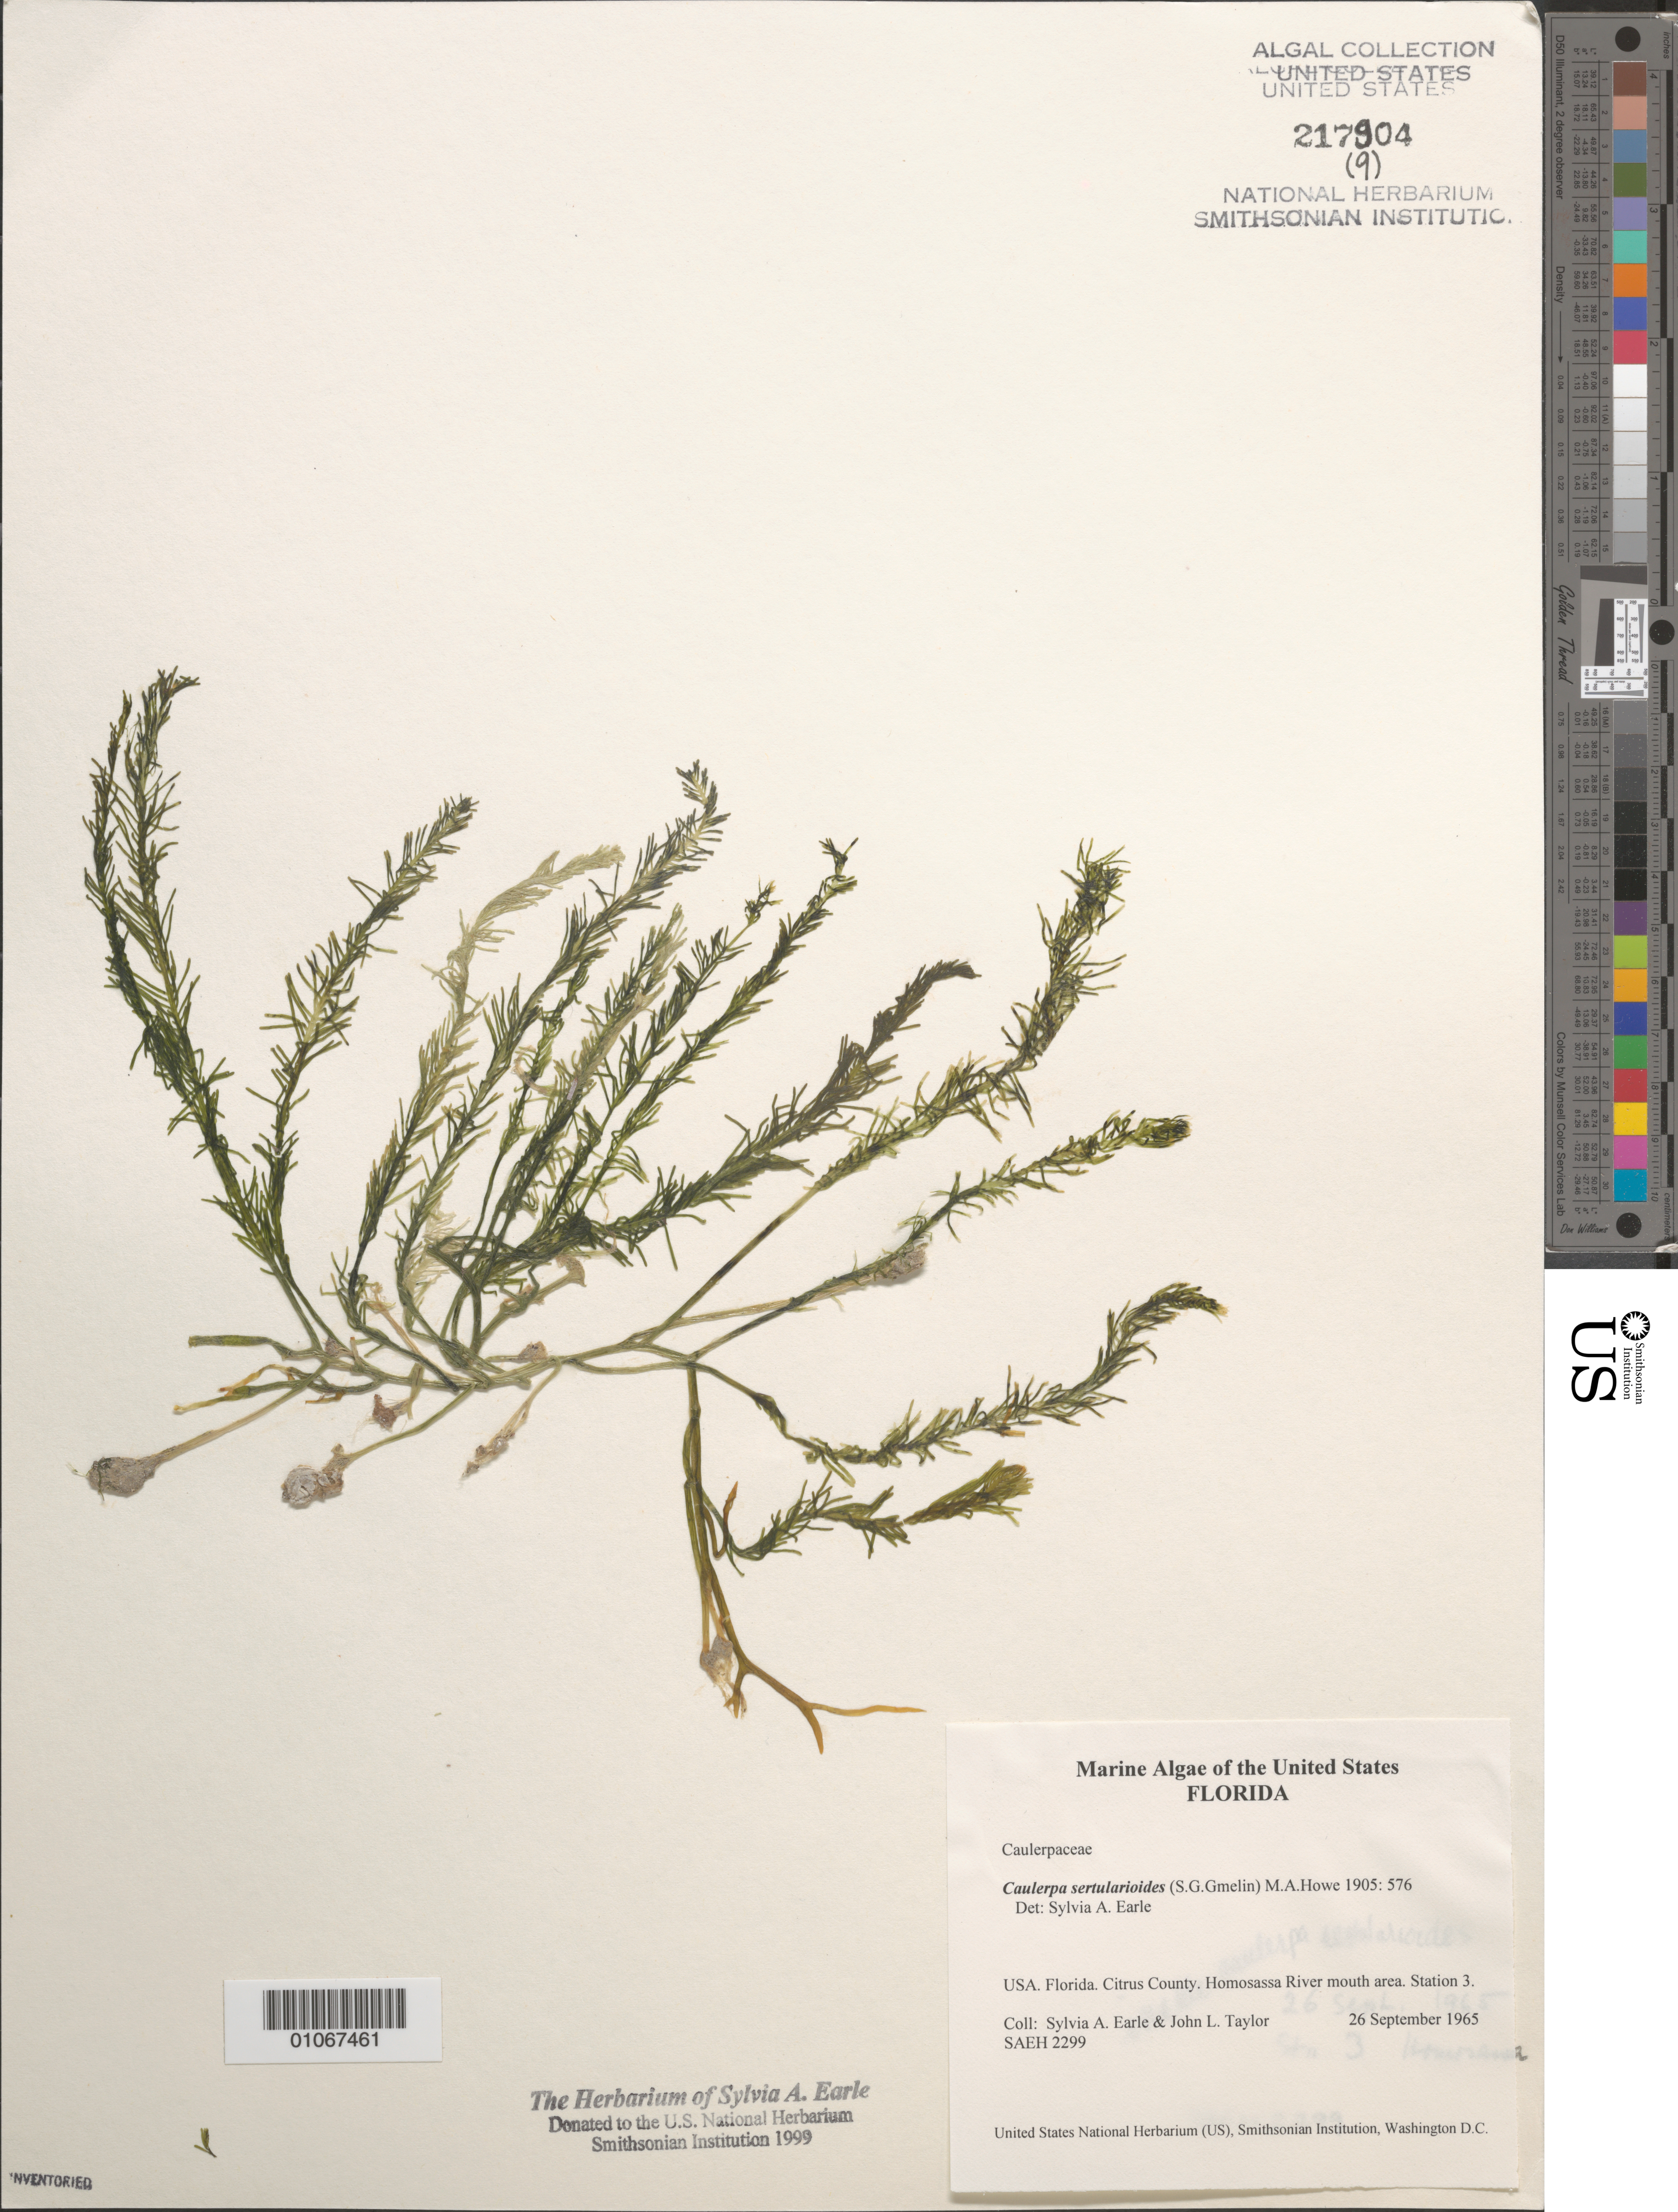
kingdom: Plantae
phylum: Chlorophyta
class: Ulvophyceae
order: Bryopsidales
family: Caulerpaceae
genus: Caulerpa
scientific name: Caulerpa sertularioides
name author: (S.G. Gmel.) M. Howe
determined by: Earle, S. A.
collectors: S. A. Earle & J. L. Taylor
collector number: SAEH 2299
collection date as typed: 26 Sep 1965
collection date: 1965-09-26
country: United States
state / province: Florida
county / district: Citrus County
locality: Station 3, Homosassa River mouth area, Gulf of Mexico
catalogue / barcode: US 217904